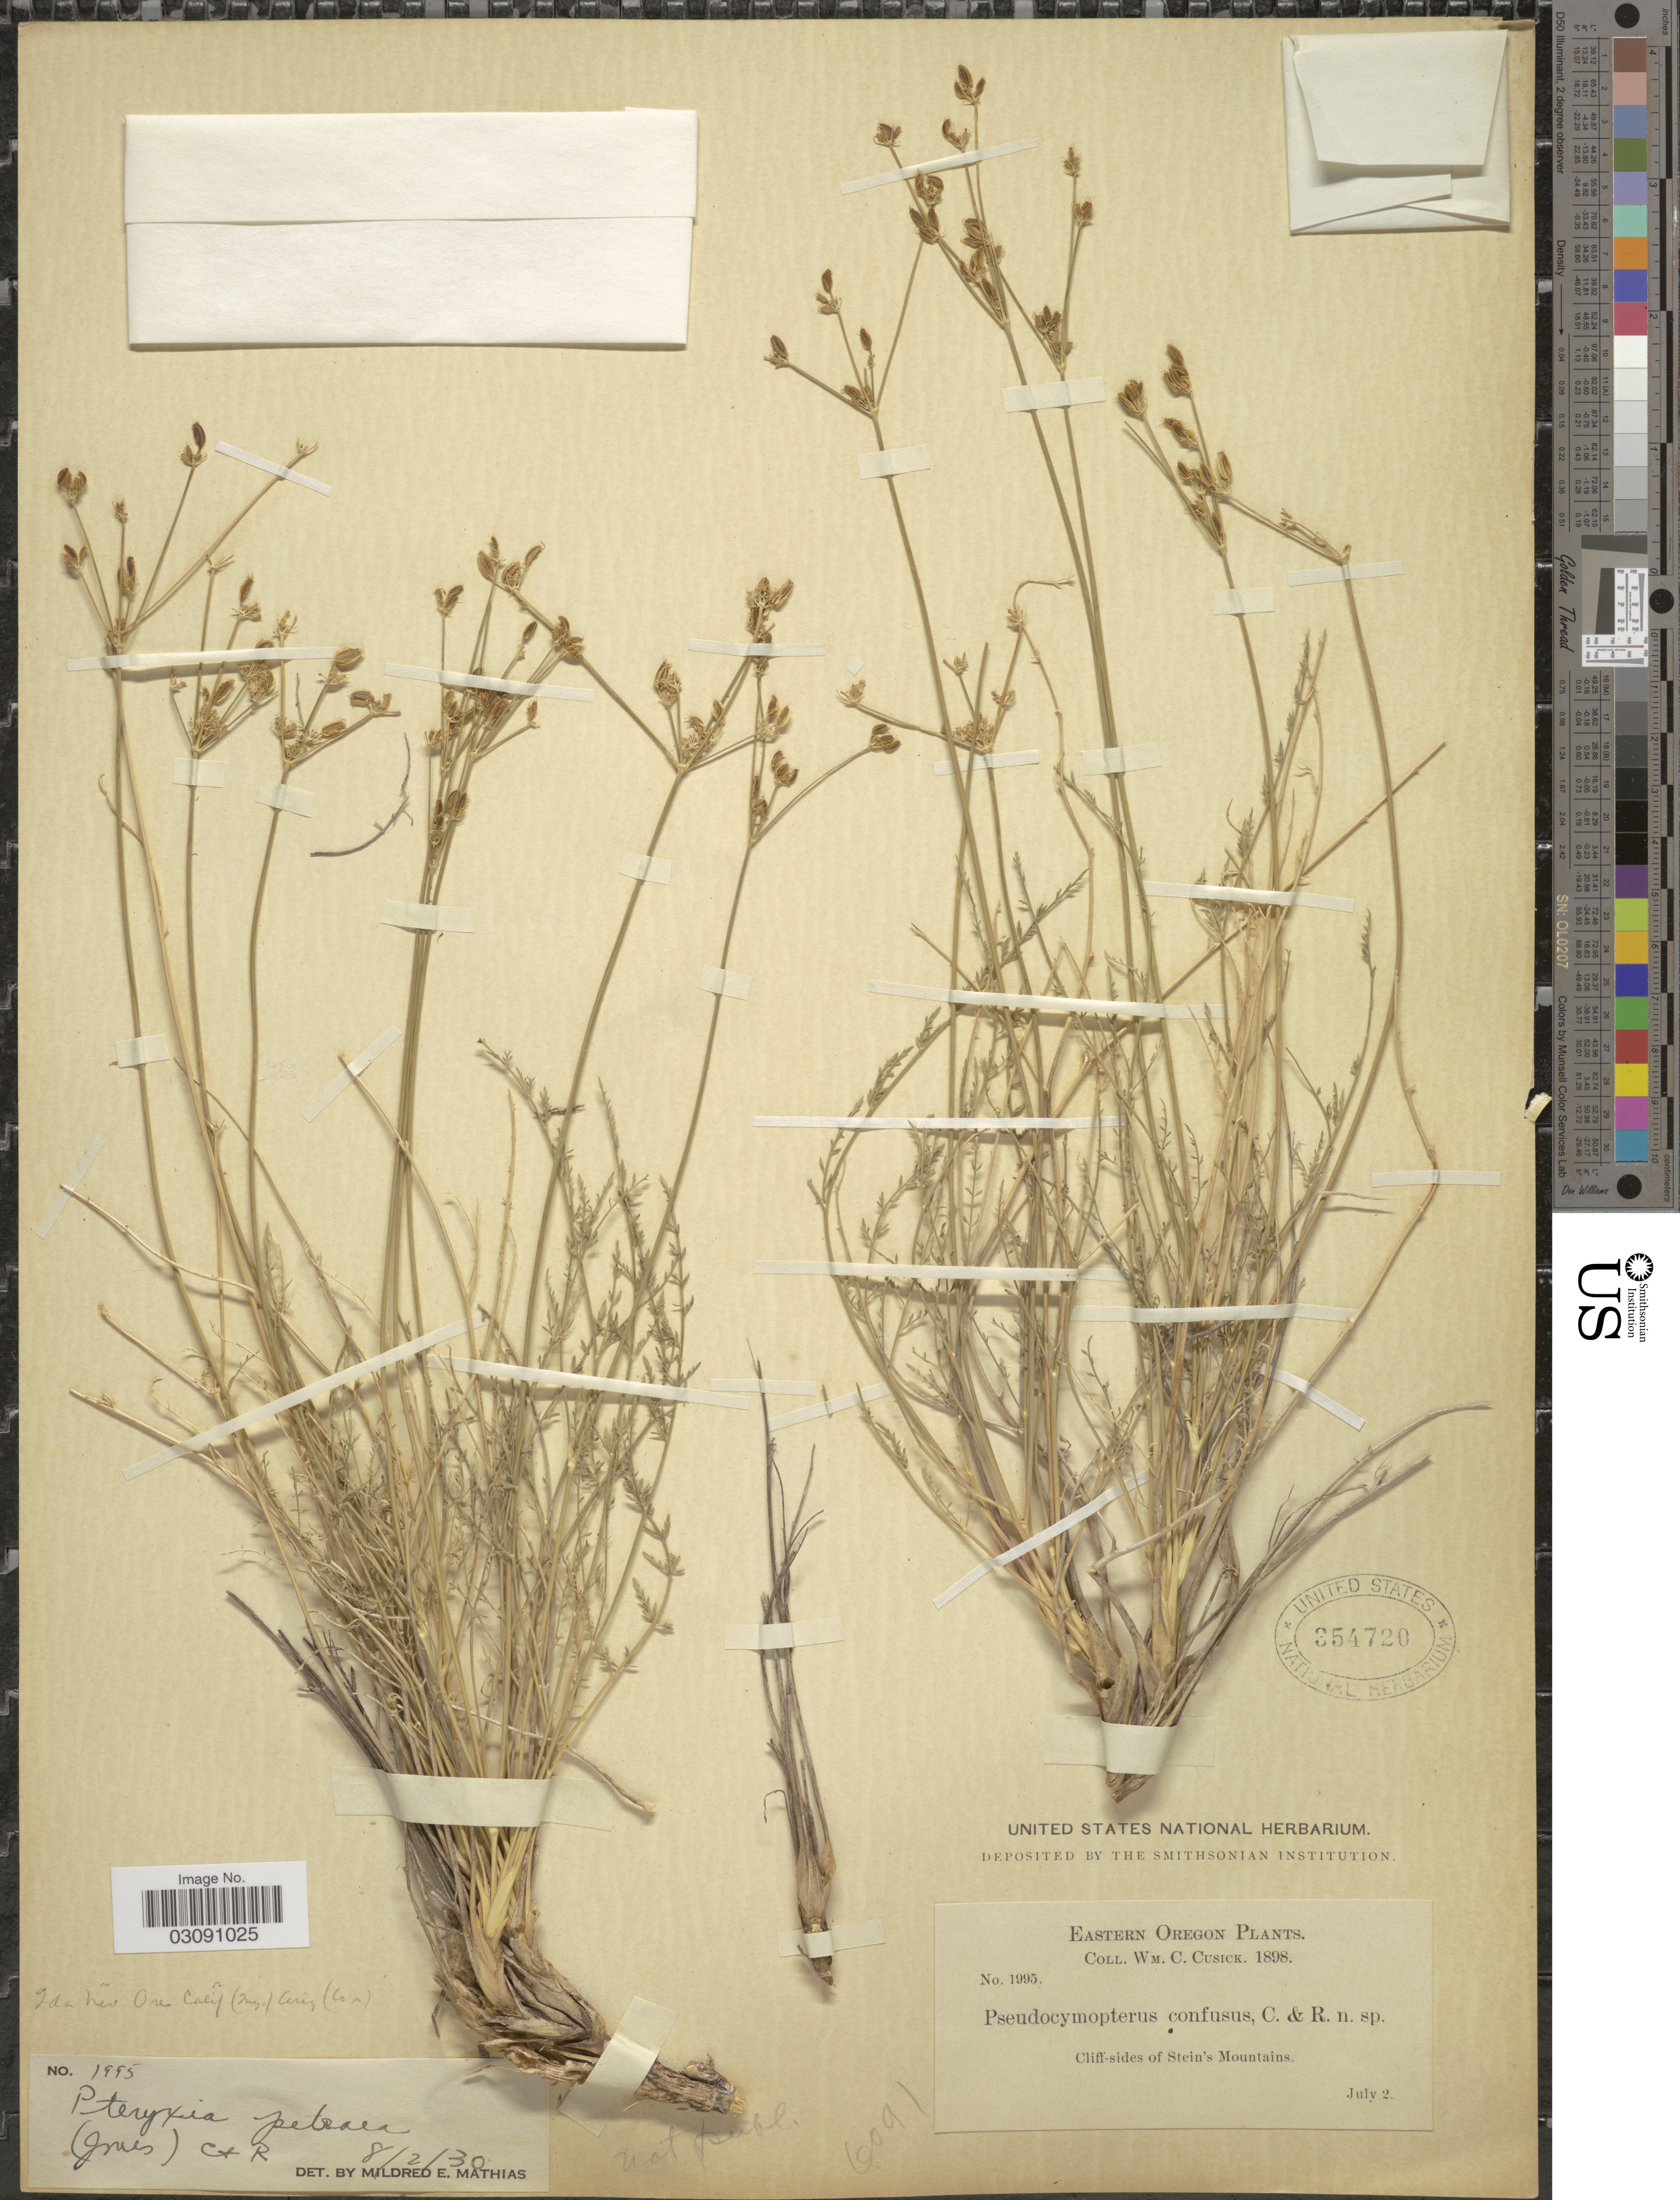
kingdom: Plantae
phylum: Tracheophyta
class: Magnoliopsida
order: Apiales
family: Apiaceae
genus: Pteryxia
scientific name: Pteryxia petraea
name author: (M.E. Jones) J.M. Coult. & Rose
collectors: W. C. Cusick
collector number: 1995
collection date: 1898-07-02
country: United States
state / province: Oregon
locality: Eastern Oregon, Cliff-sides of Stein's Mountains.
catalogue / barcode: US 354720